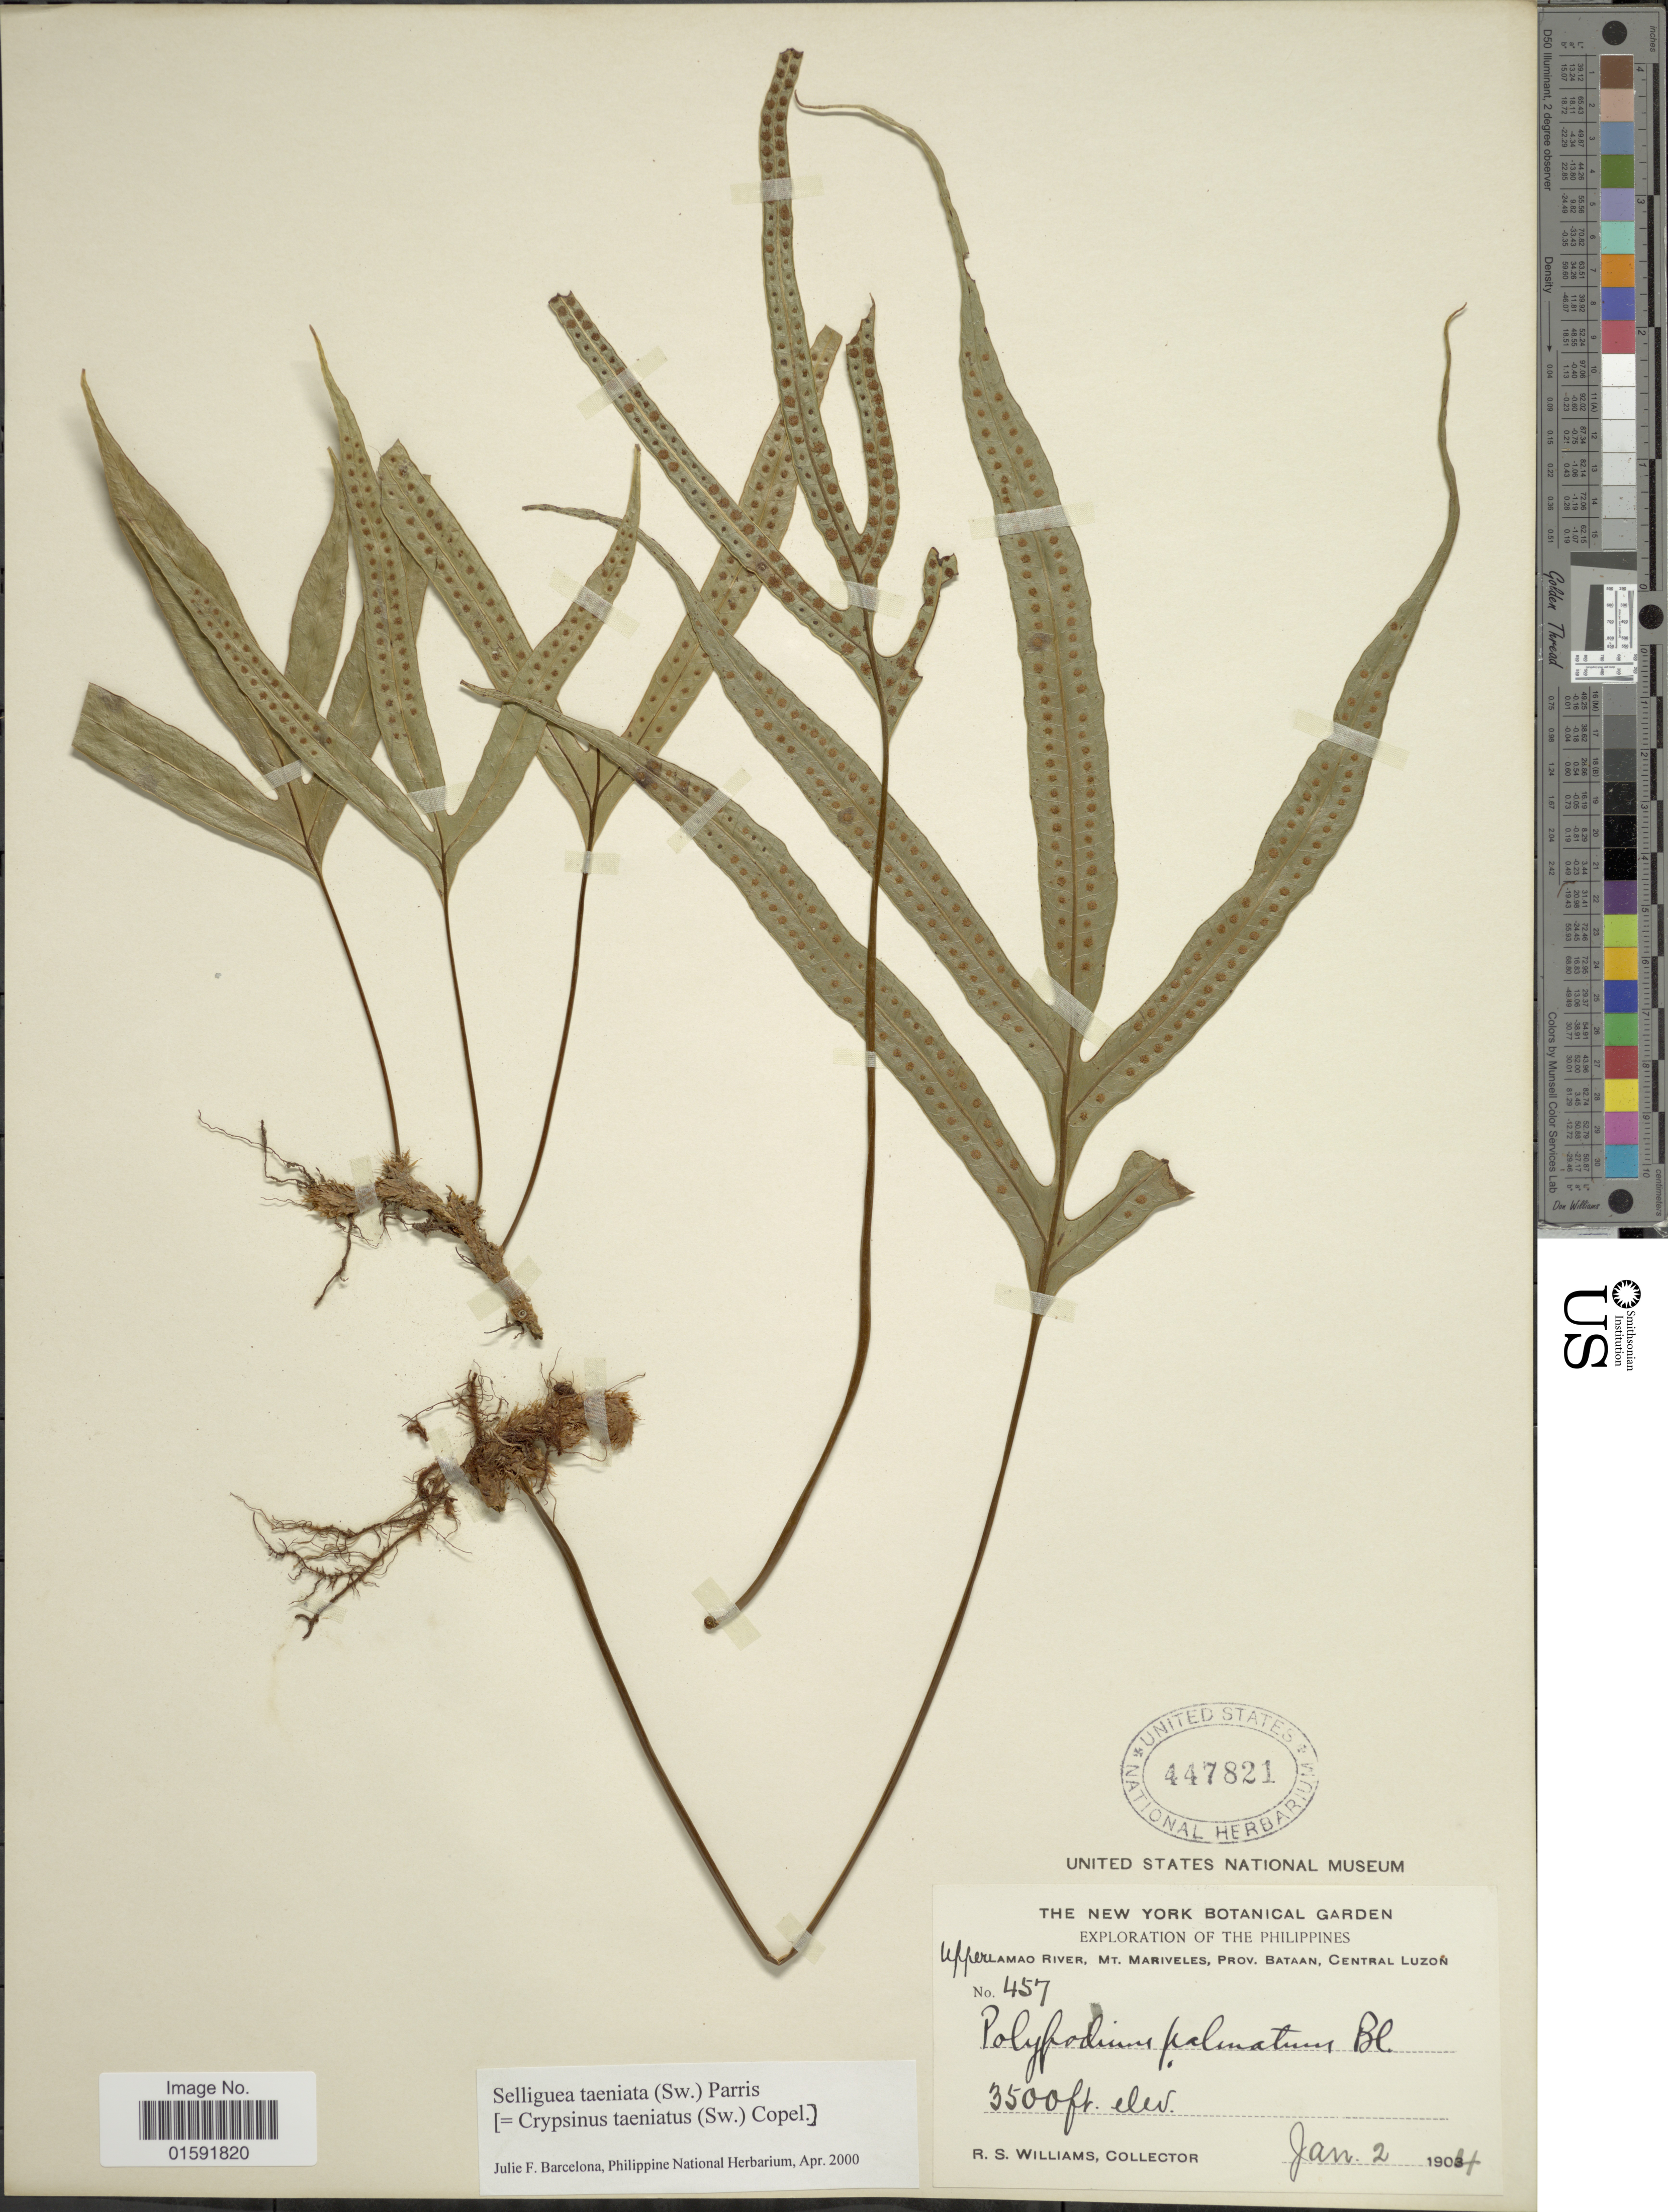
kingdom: Plantae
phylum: Tracheophyta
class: Polypodiopsida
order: Polypodiales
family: Polypodiaceae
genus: Selliguea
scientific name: Selliguea taeniata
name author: Parris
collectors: R. S. Williams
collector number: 457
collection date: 1904-01-02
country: Philippines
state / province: Central Luzon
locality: Upper Lamao River, Mt. Mariveles, Prov. Bataan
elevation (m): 1067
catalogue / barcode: US 447821